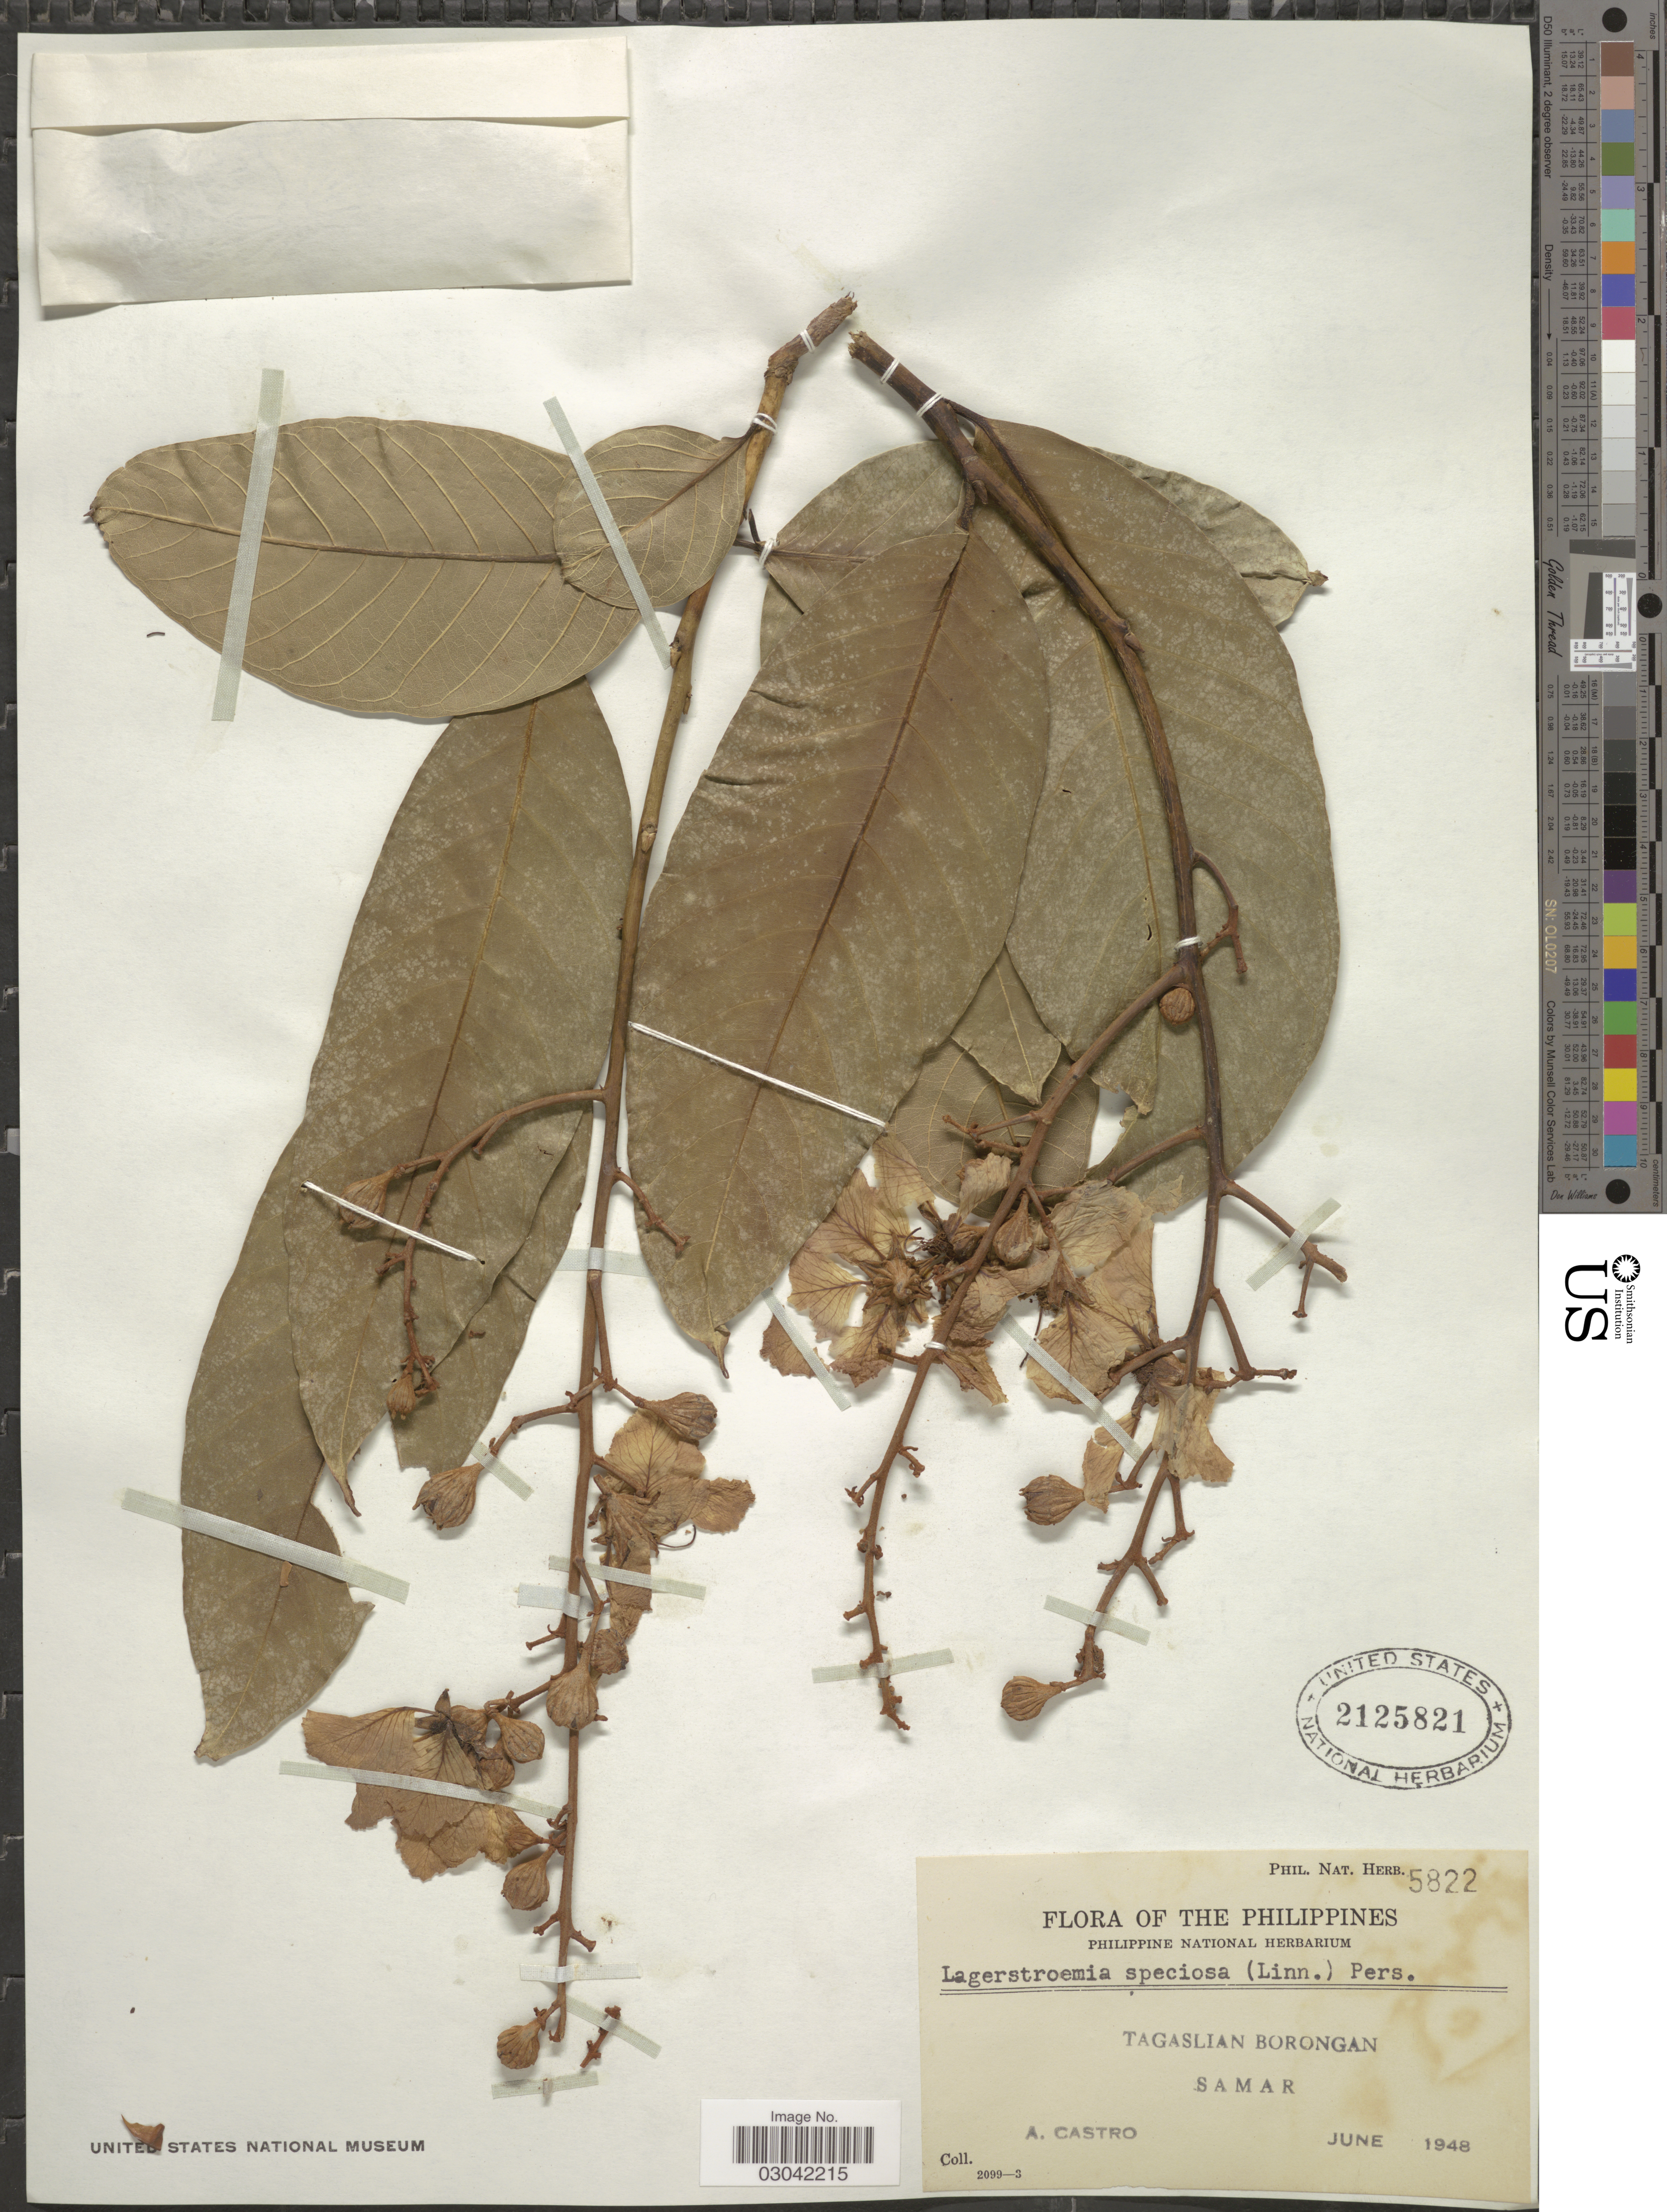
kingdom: Plantae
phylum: Tracheophyta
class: Magnoliopsida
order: Myrtales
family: Lythraceae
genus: Lagerstroemia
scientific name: Lagerstroemia speciosa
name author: (L.) Pers.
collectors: A. Castro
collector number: Phil. Nat. Herb. 5822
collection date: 1948-06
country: Philippines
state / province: Eastern Visayas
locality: Tagaslian Borongan. Samar.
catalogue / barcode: US 2125821